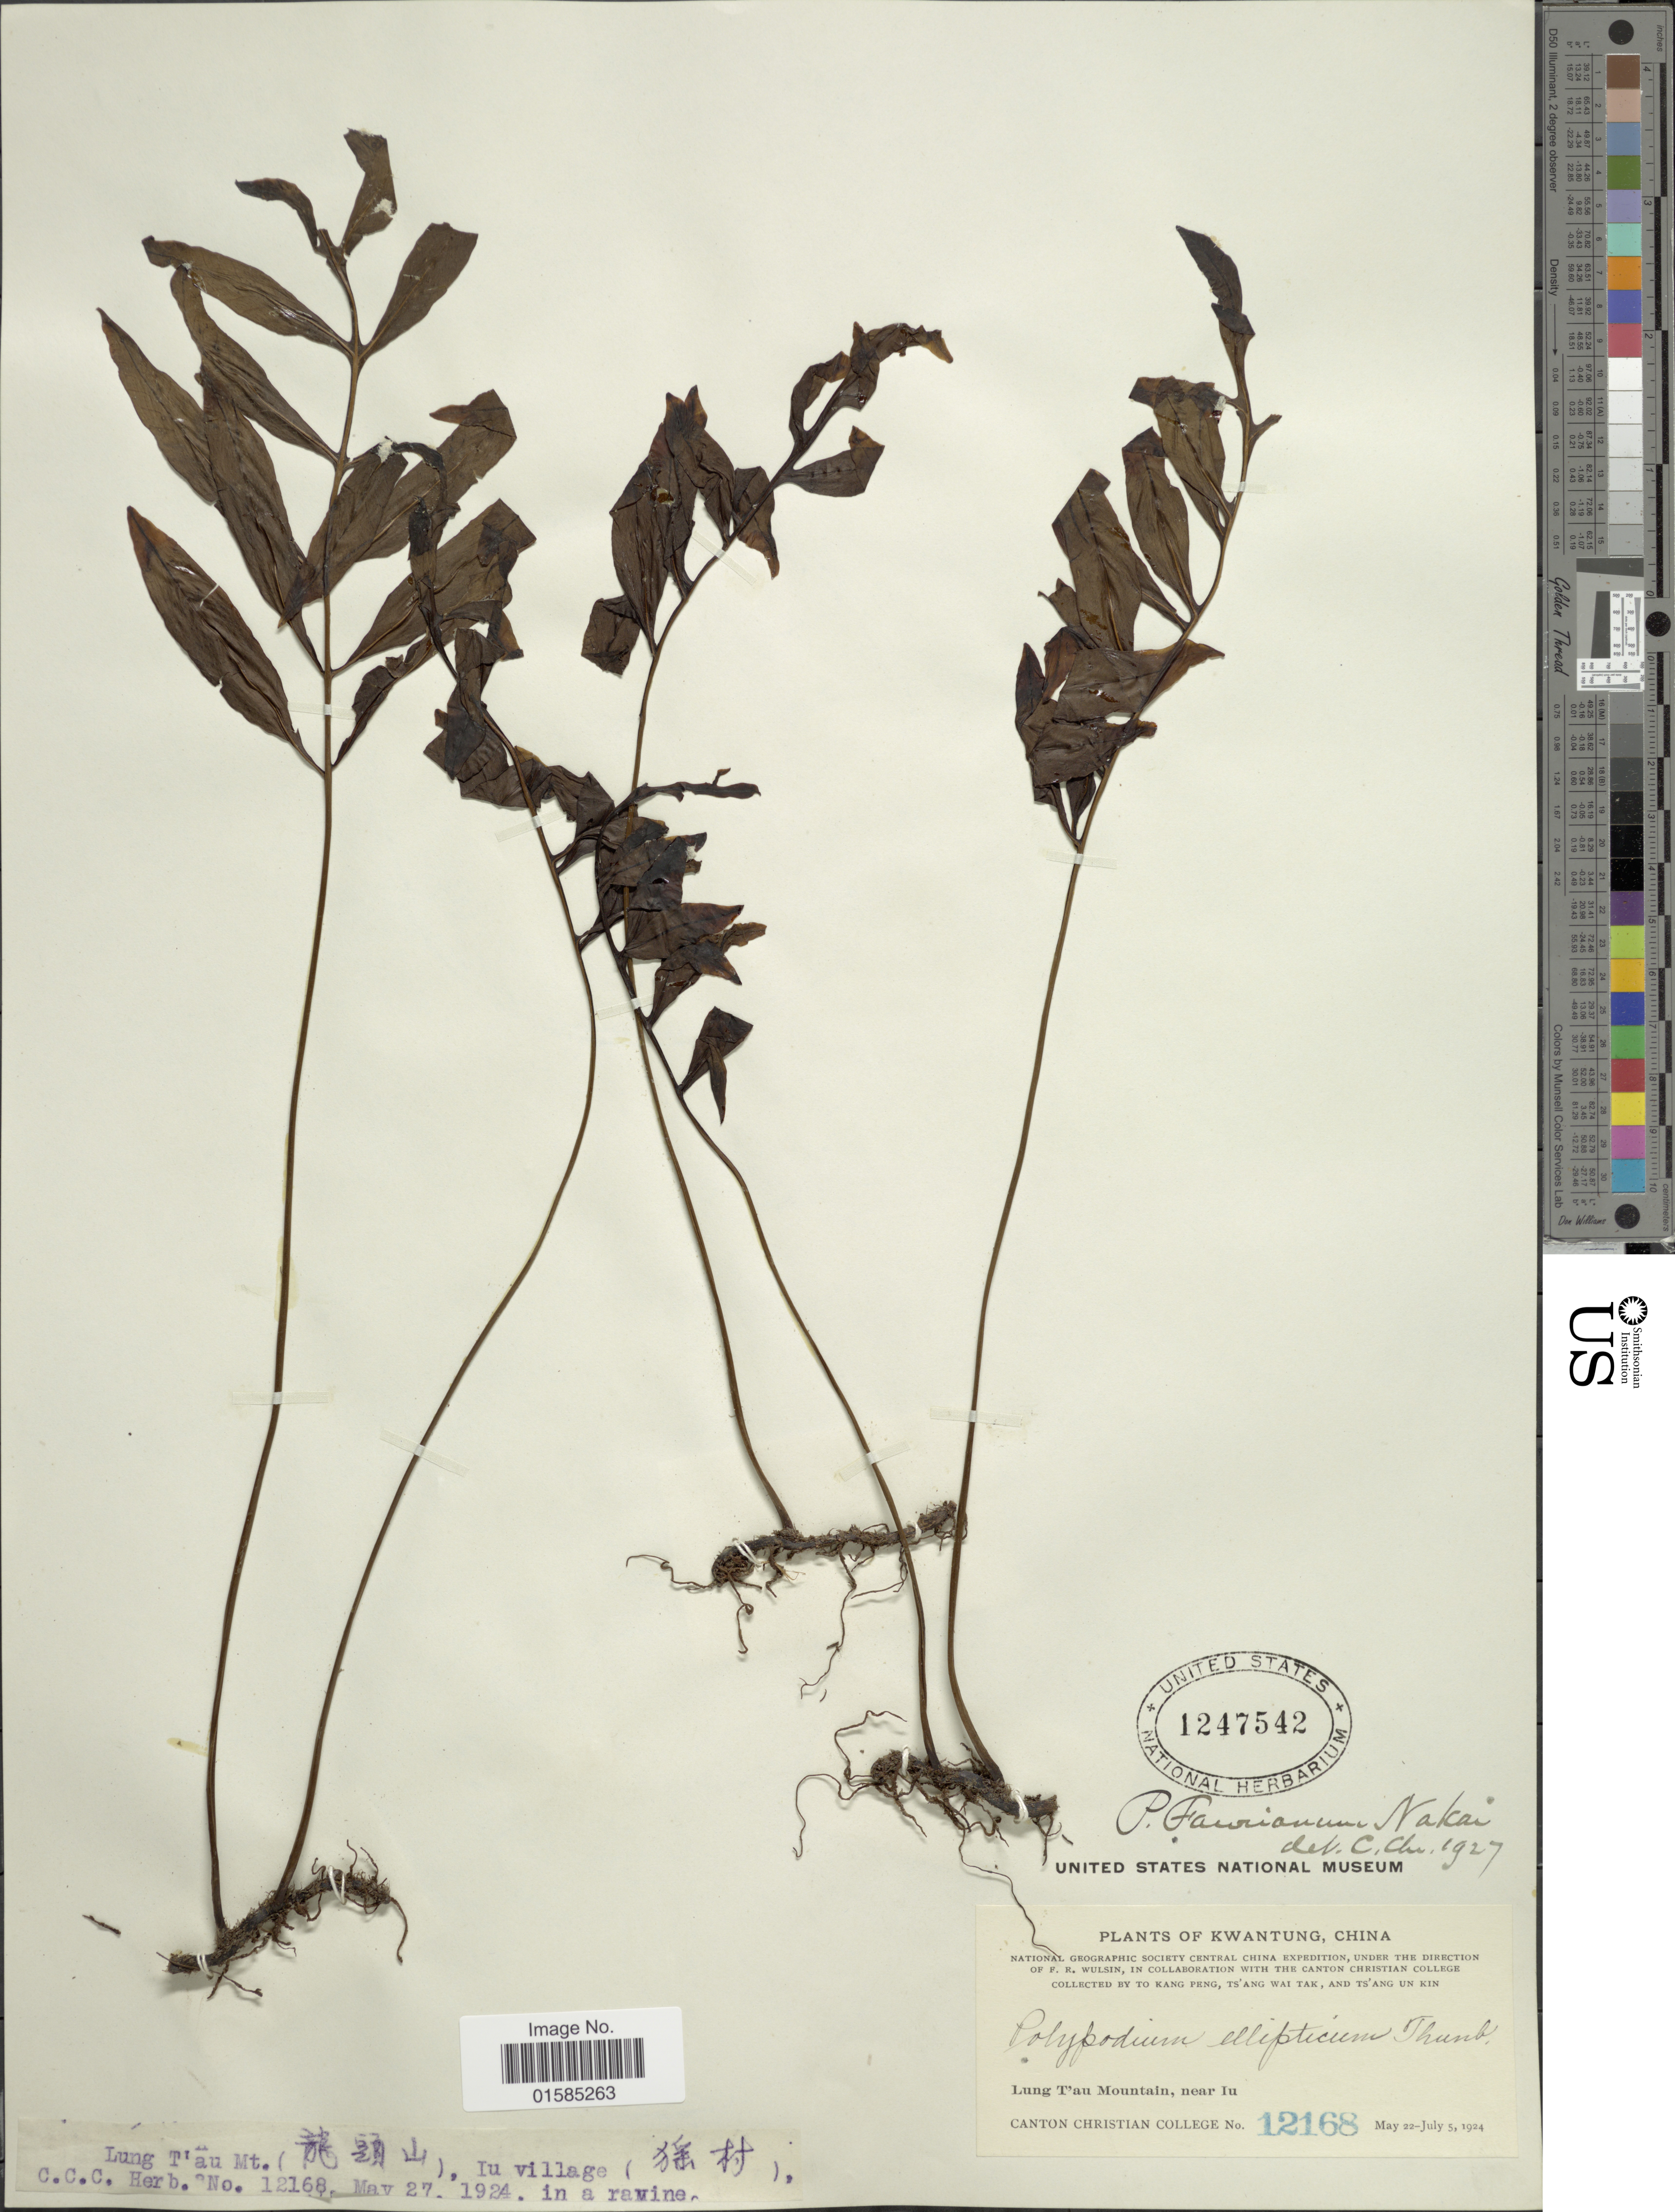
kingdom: Plantae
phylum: Tracheophyta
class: Polypodiopsida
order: Polypodiales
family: Polypodiaceae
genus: Leptochilus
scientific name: Leptochilus ellipticus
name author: (Thunb.) Noot.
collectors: K. Peng, W. T. Tsang & U. K. Tsang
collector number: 12168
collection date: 1924-05-22/1924-07-05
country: China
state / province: Guangdong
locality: Kwangtung, China, Lung T'au Mountain, near Iu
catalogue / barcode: US 1247542